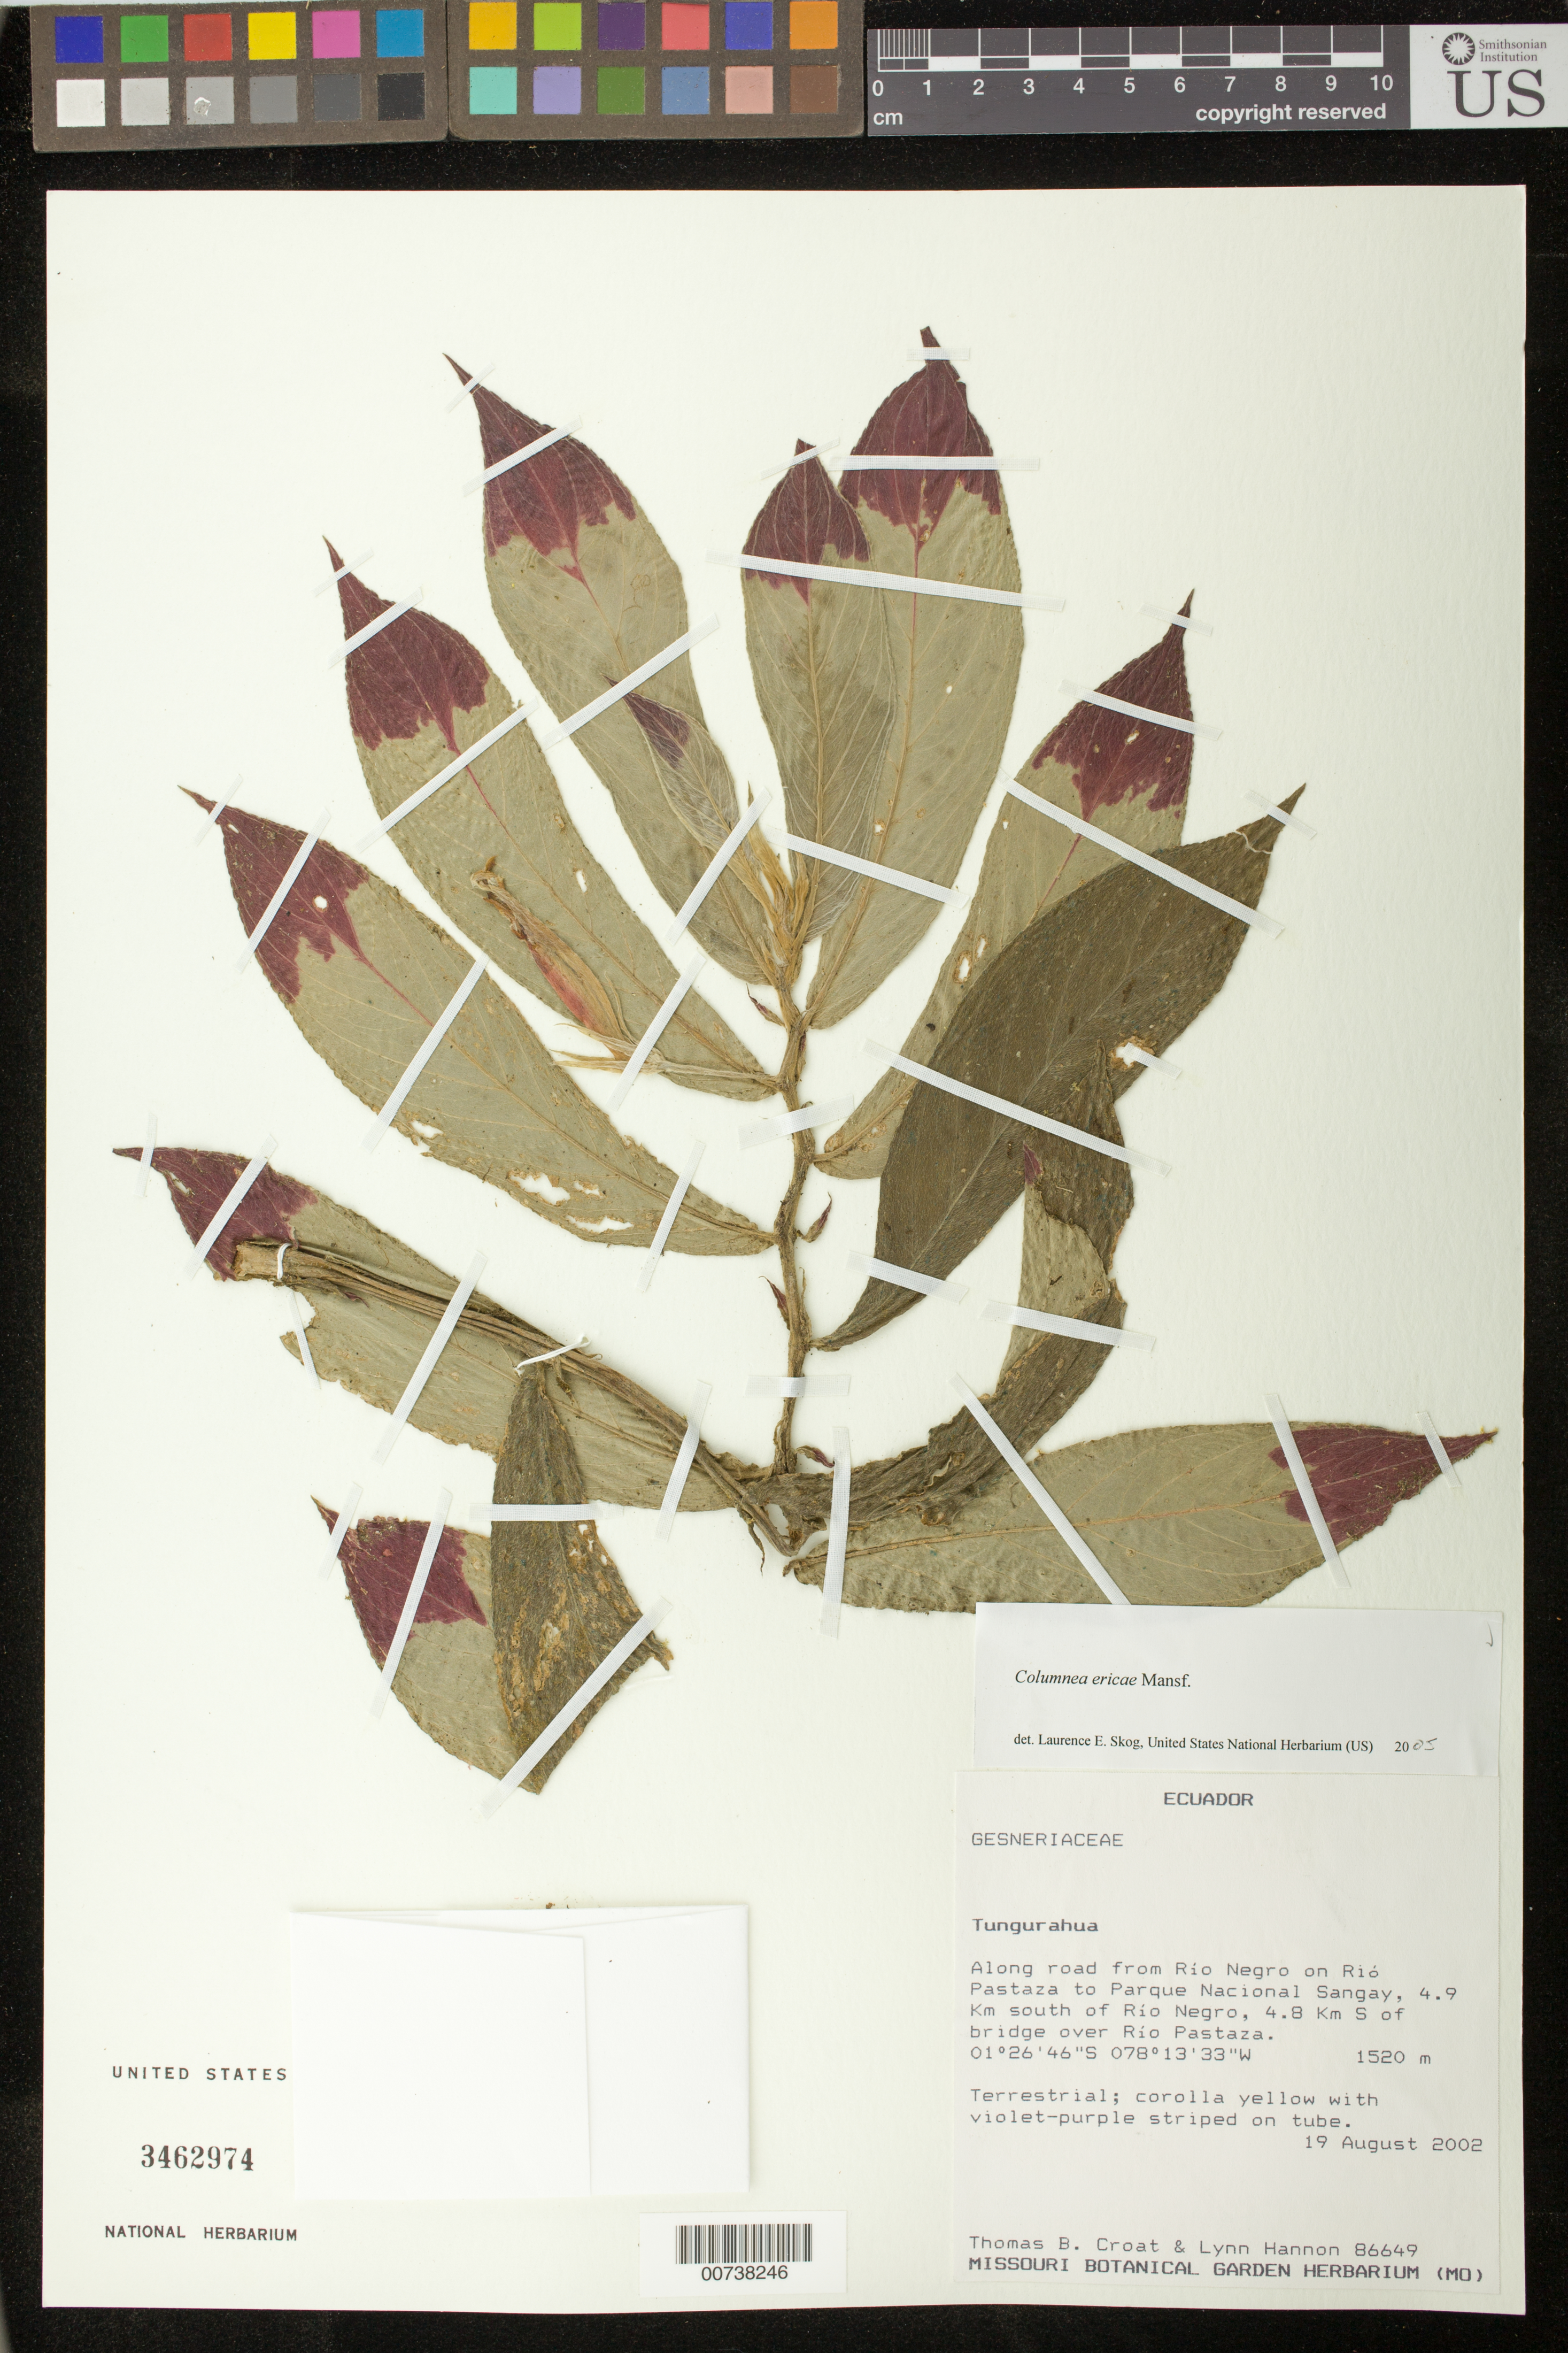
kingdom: Plantae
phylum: Tracheophyta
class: Magnoliopsida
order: Lamiales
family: Gesneriaceae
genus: Columnea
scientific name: Columnea ericae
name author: Mansf.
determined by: Skog, Laurence E.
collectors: T. B. Croat & L. Hannon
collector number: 86649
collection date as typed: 19 Aug 2002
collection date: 2002-08-19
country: Ecuador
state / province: Tungurahua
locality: Along road from Río Negro on Río Pastaza to Parque Nacional Sangay, 4.9 km south of Río Negro, 4.8 km S of bridge over Río Pastaza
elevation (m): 1520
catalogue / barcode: US 3462974